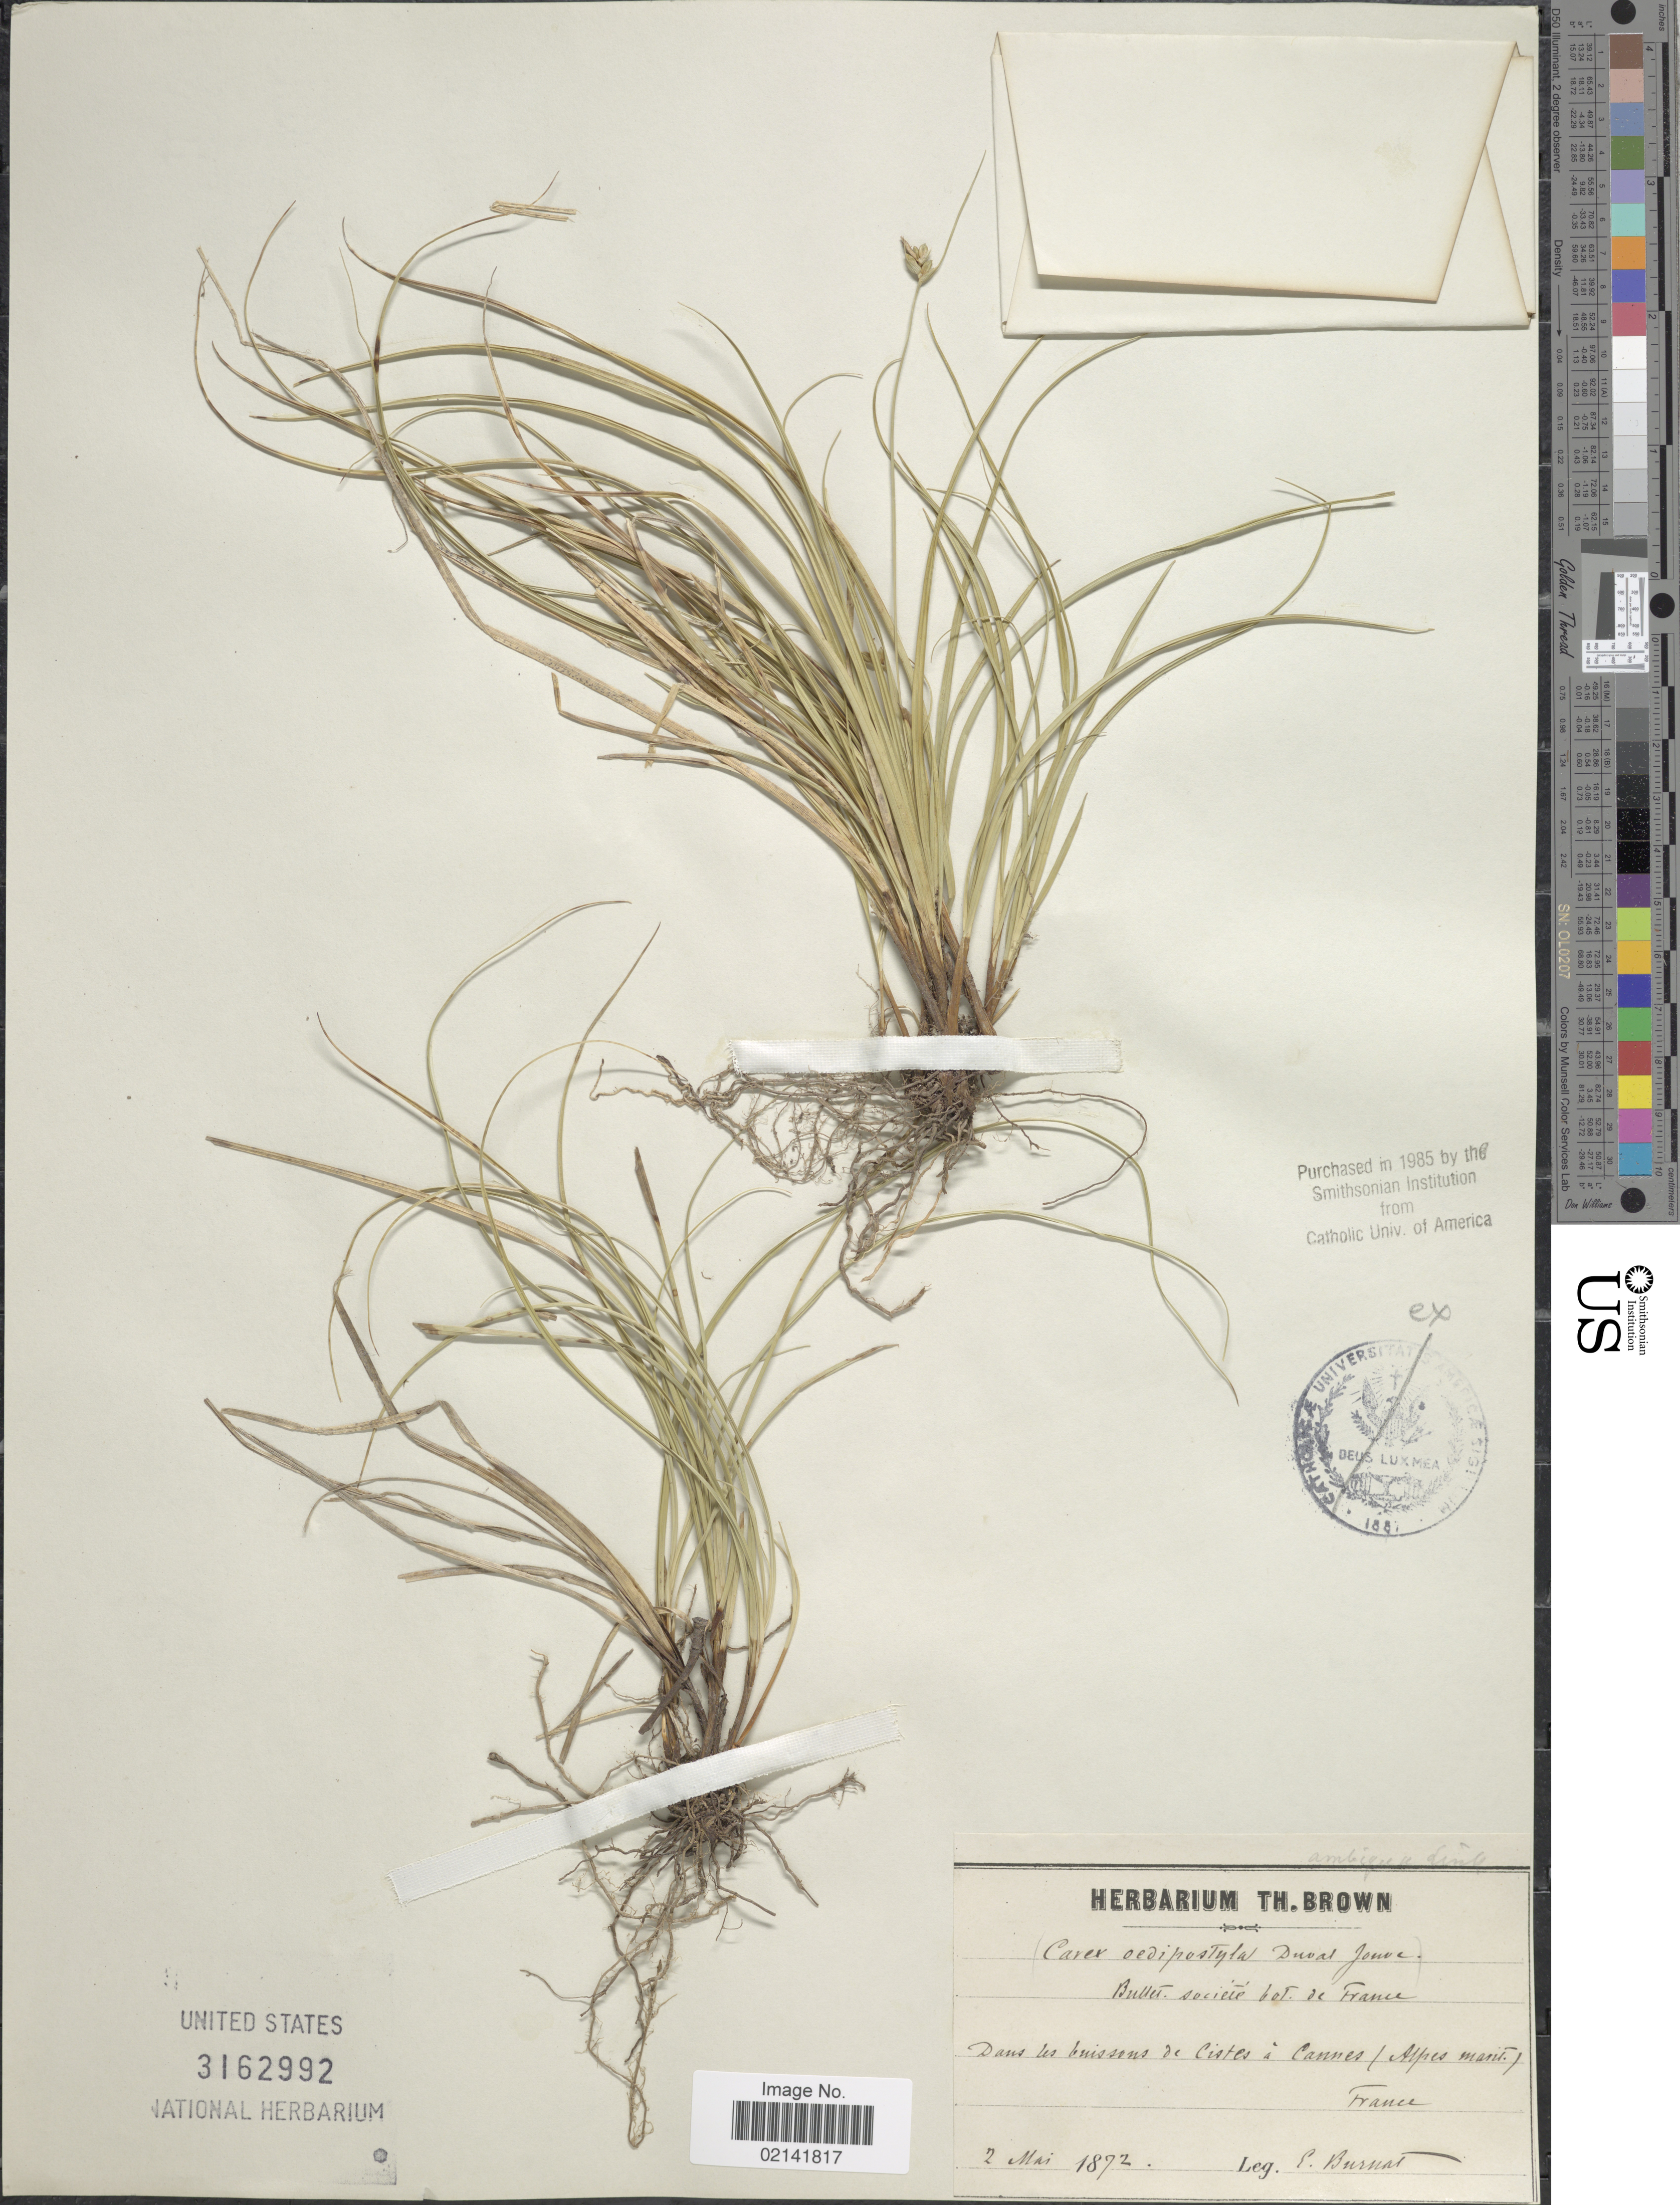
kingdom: Plantae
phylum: Tracheophyta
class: Liliopsida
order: Poales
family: Cyperaceae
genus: Carex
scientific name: Carex oedipostyla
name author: Duval-Jouve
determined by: Strong, Mark T., (BOT), Smithsonian Institution - National Museum of Natural History (UNITED STATES)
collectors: E. Burnat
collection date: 1872-05-02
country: France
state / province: Provence-Alpes-Côte d'Azur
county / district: Alpes-Maritimes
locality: Dans les buissens de Cistes a Cannes (Alpes marit.)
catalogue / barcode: US 3162992